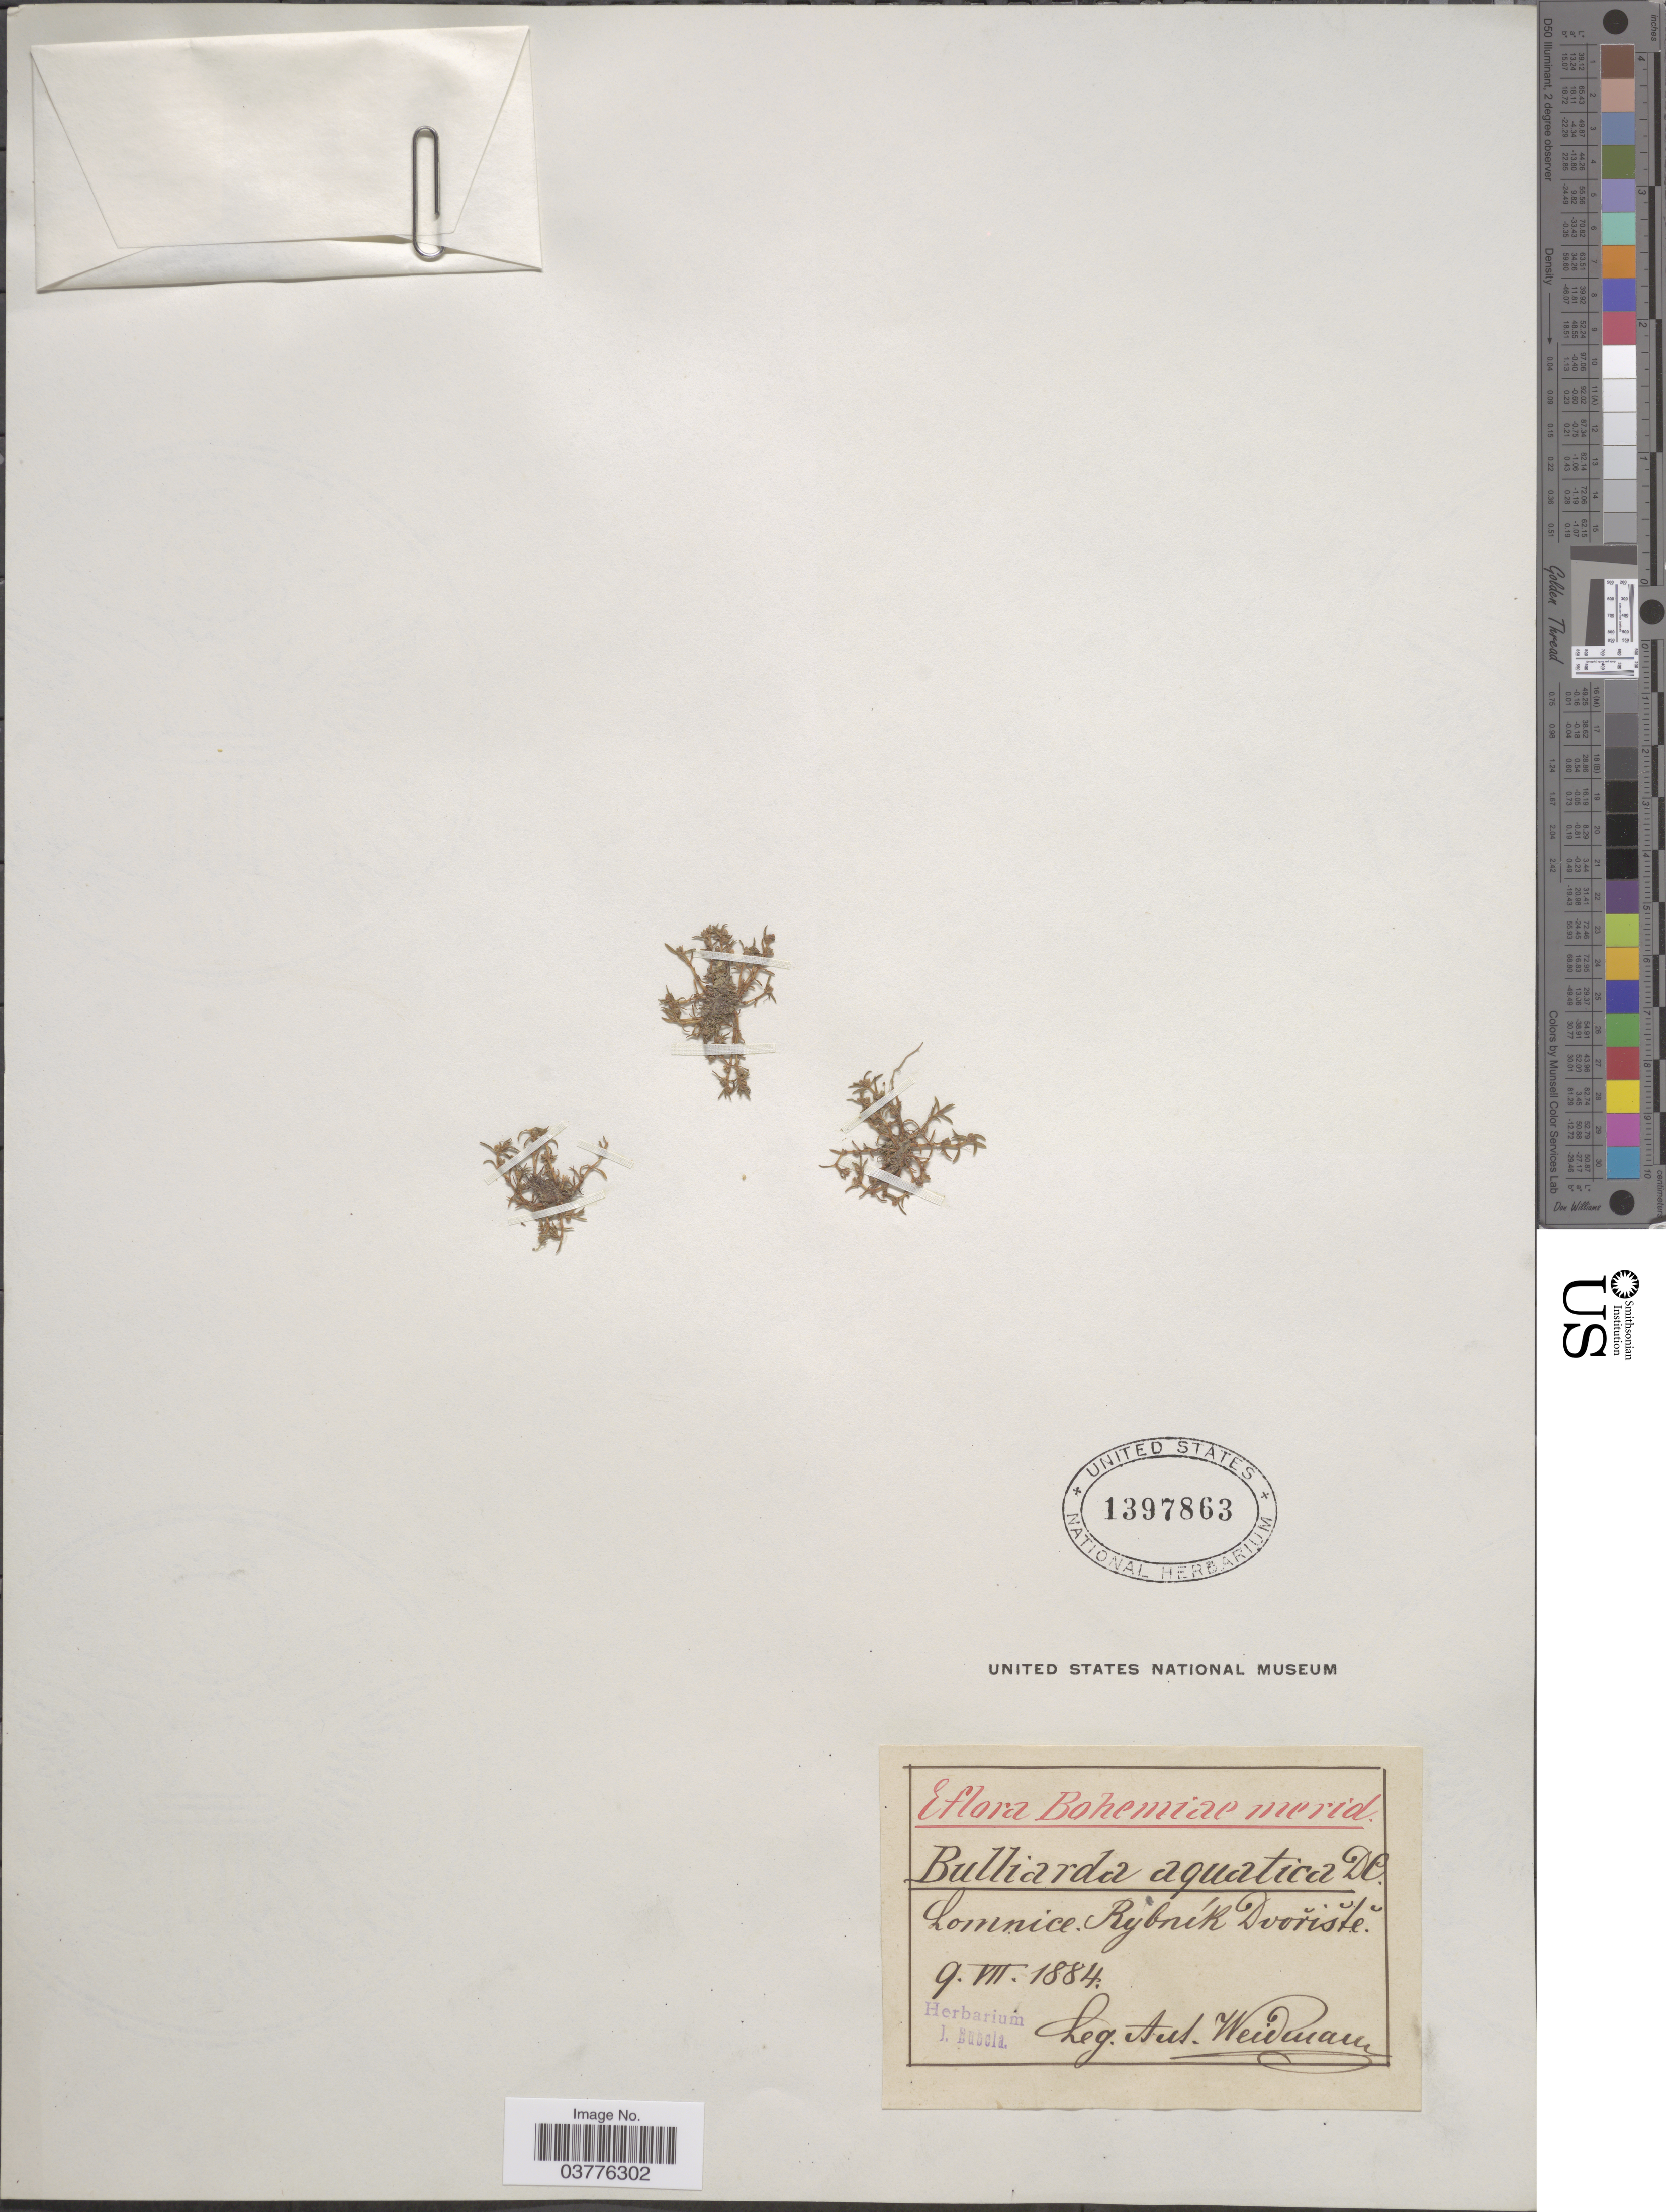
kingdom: Plantae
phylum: Tracheophyta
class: Magnoliopsida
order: Saxifragales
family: Crassulaceae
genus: Crassula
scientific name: Crassula aquatica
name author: (L.) Schönland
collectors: A. Weidmann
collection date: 1884-07-09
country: Czechia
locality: Bohemiae merid. Lomnice. Rybník Dvořiště.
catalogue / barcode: US 1397863